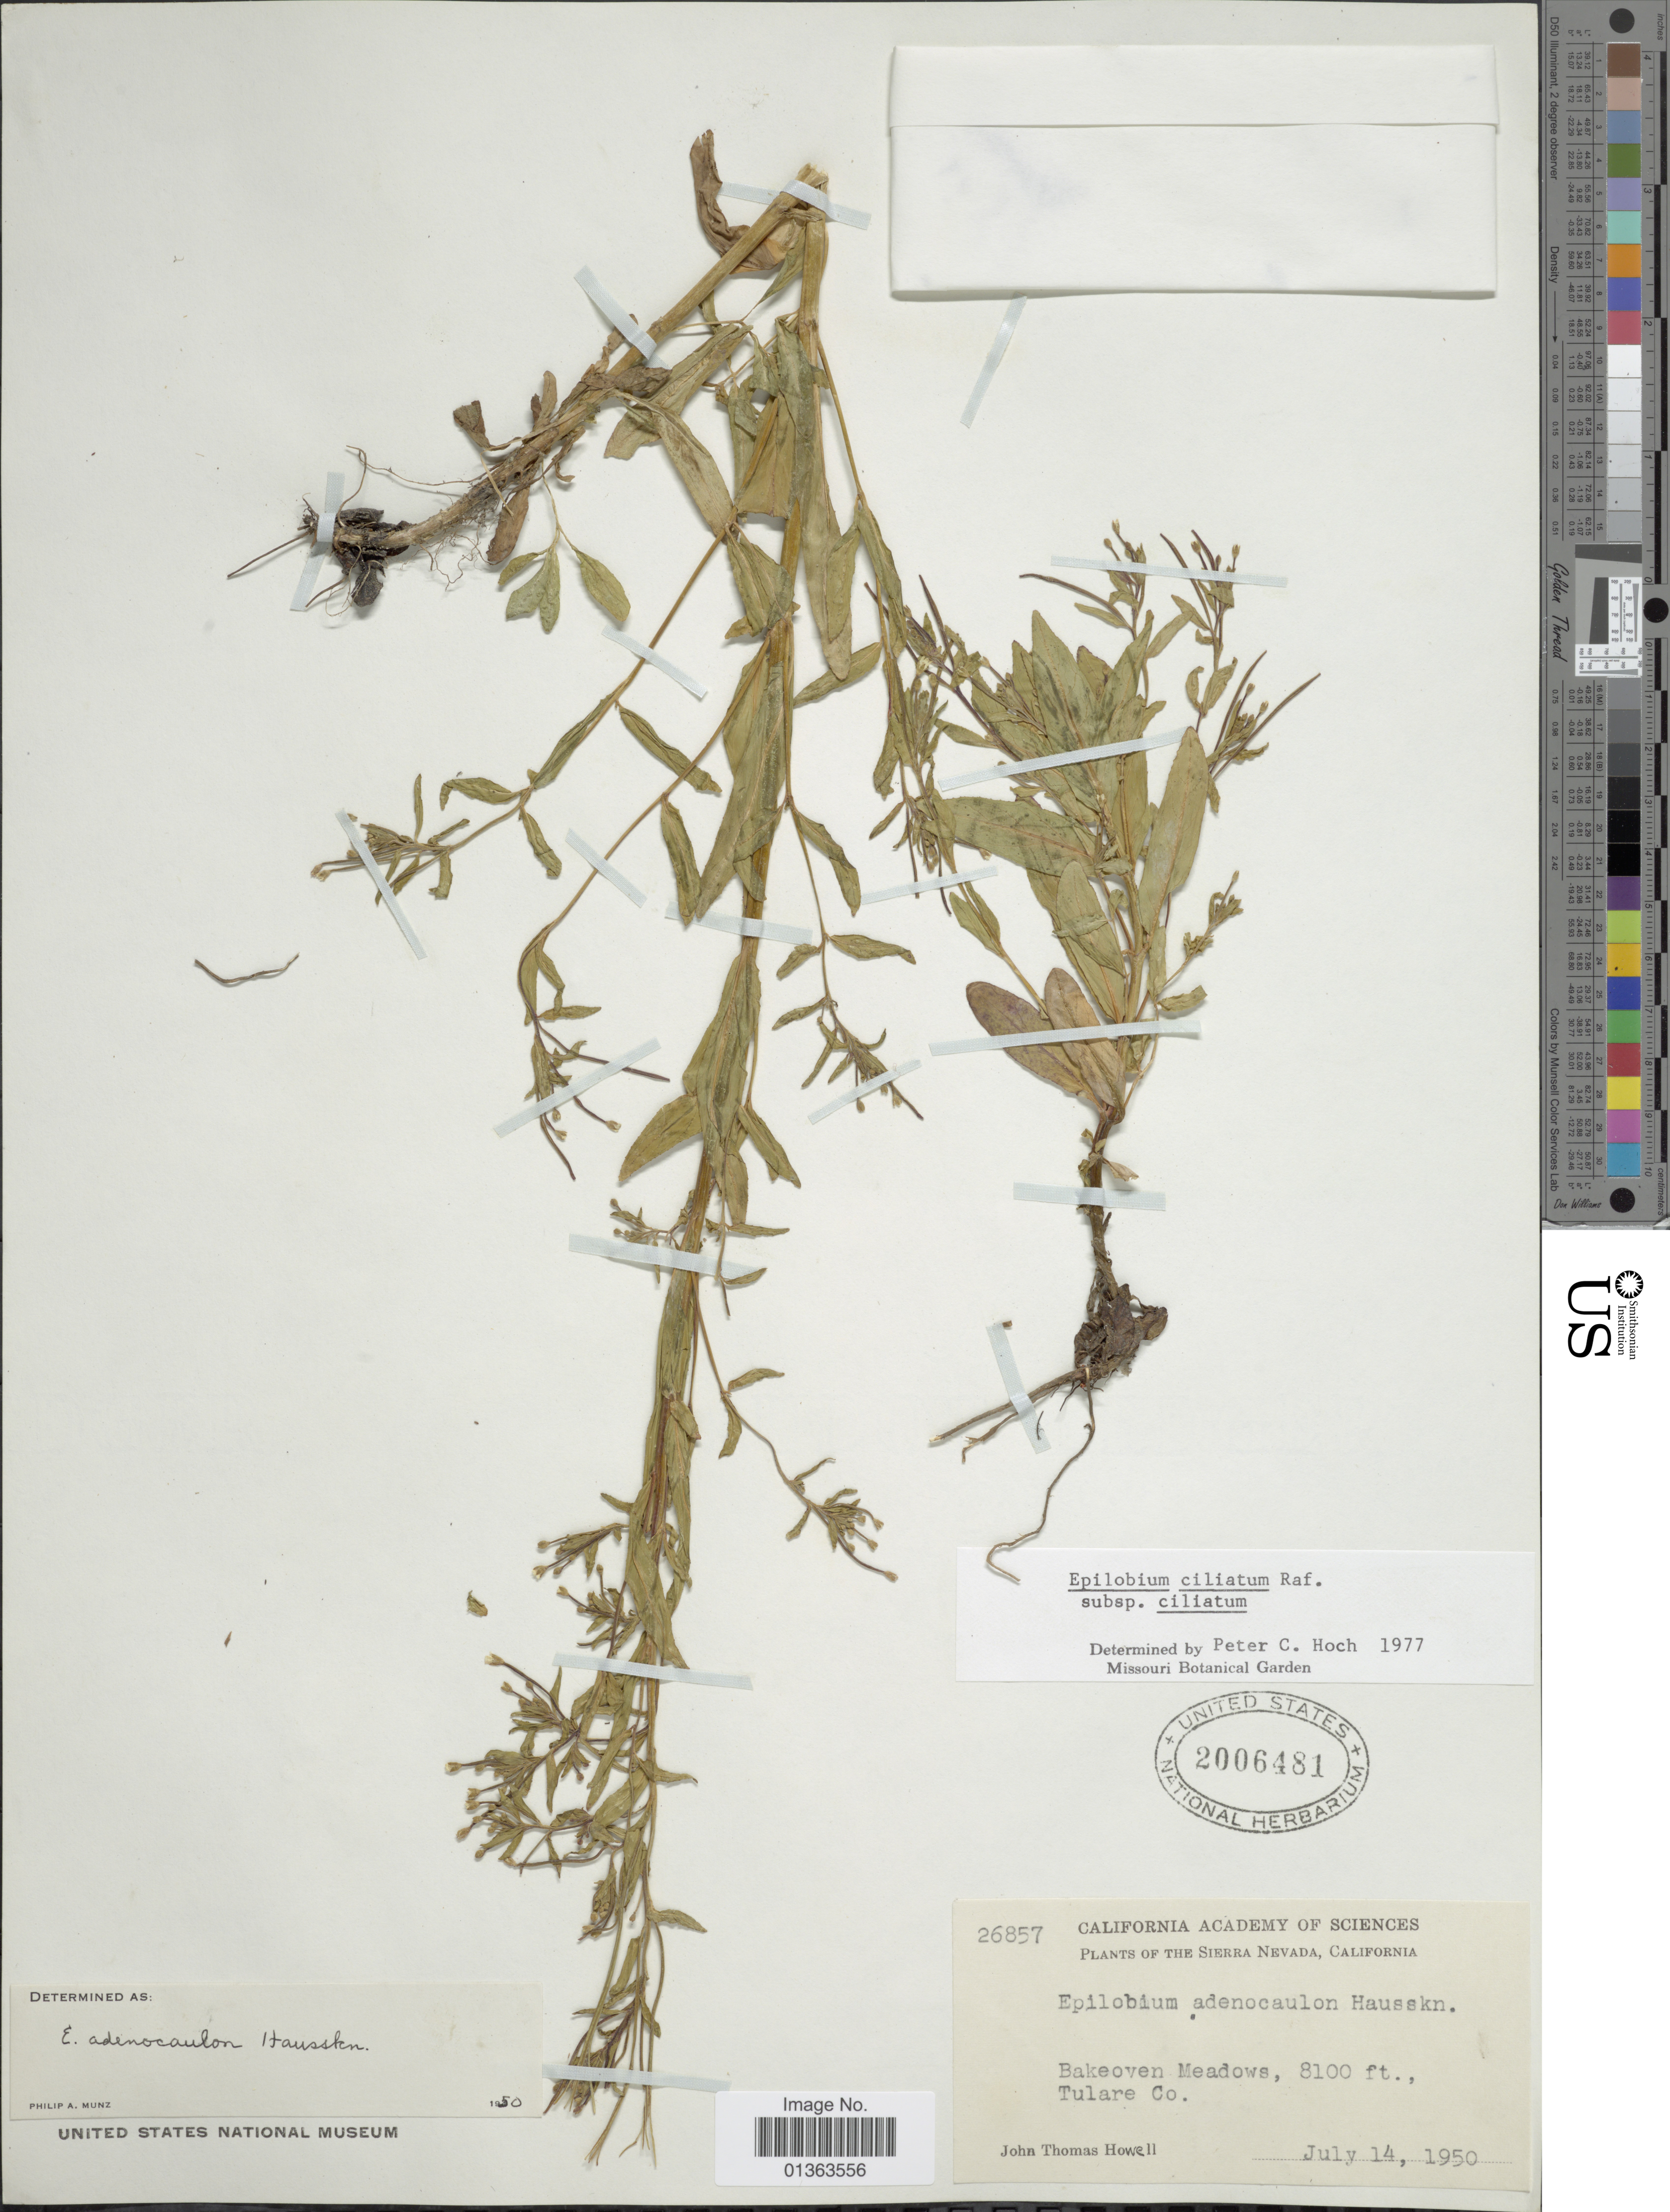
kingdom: Plantae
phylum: Tracheophyta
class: Magnoliopsida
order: Myrtales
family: Onagraceae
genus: Epilobium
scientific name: Epilobium ciliatum subsp. ciliatum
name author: Raf.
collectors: J. T. Howell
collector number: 26857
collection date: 1950-07-14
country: United States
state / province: California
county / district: Tulare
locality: Sierra Nevada. Bakeoven Meadows, Tulare Co.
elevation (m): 2469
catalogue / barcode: US 2006481